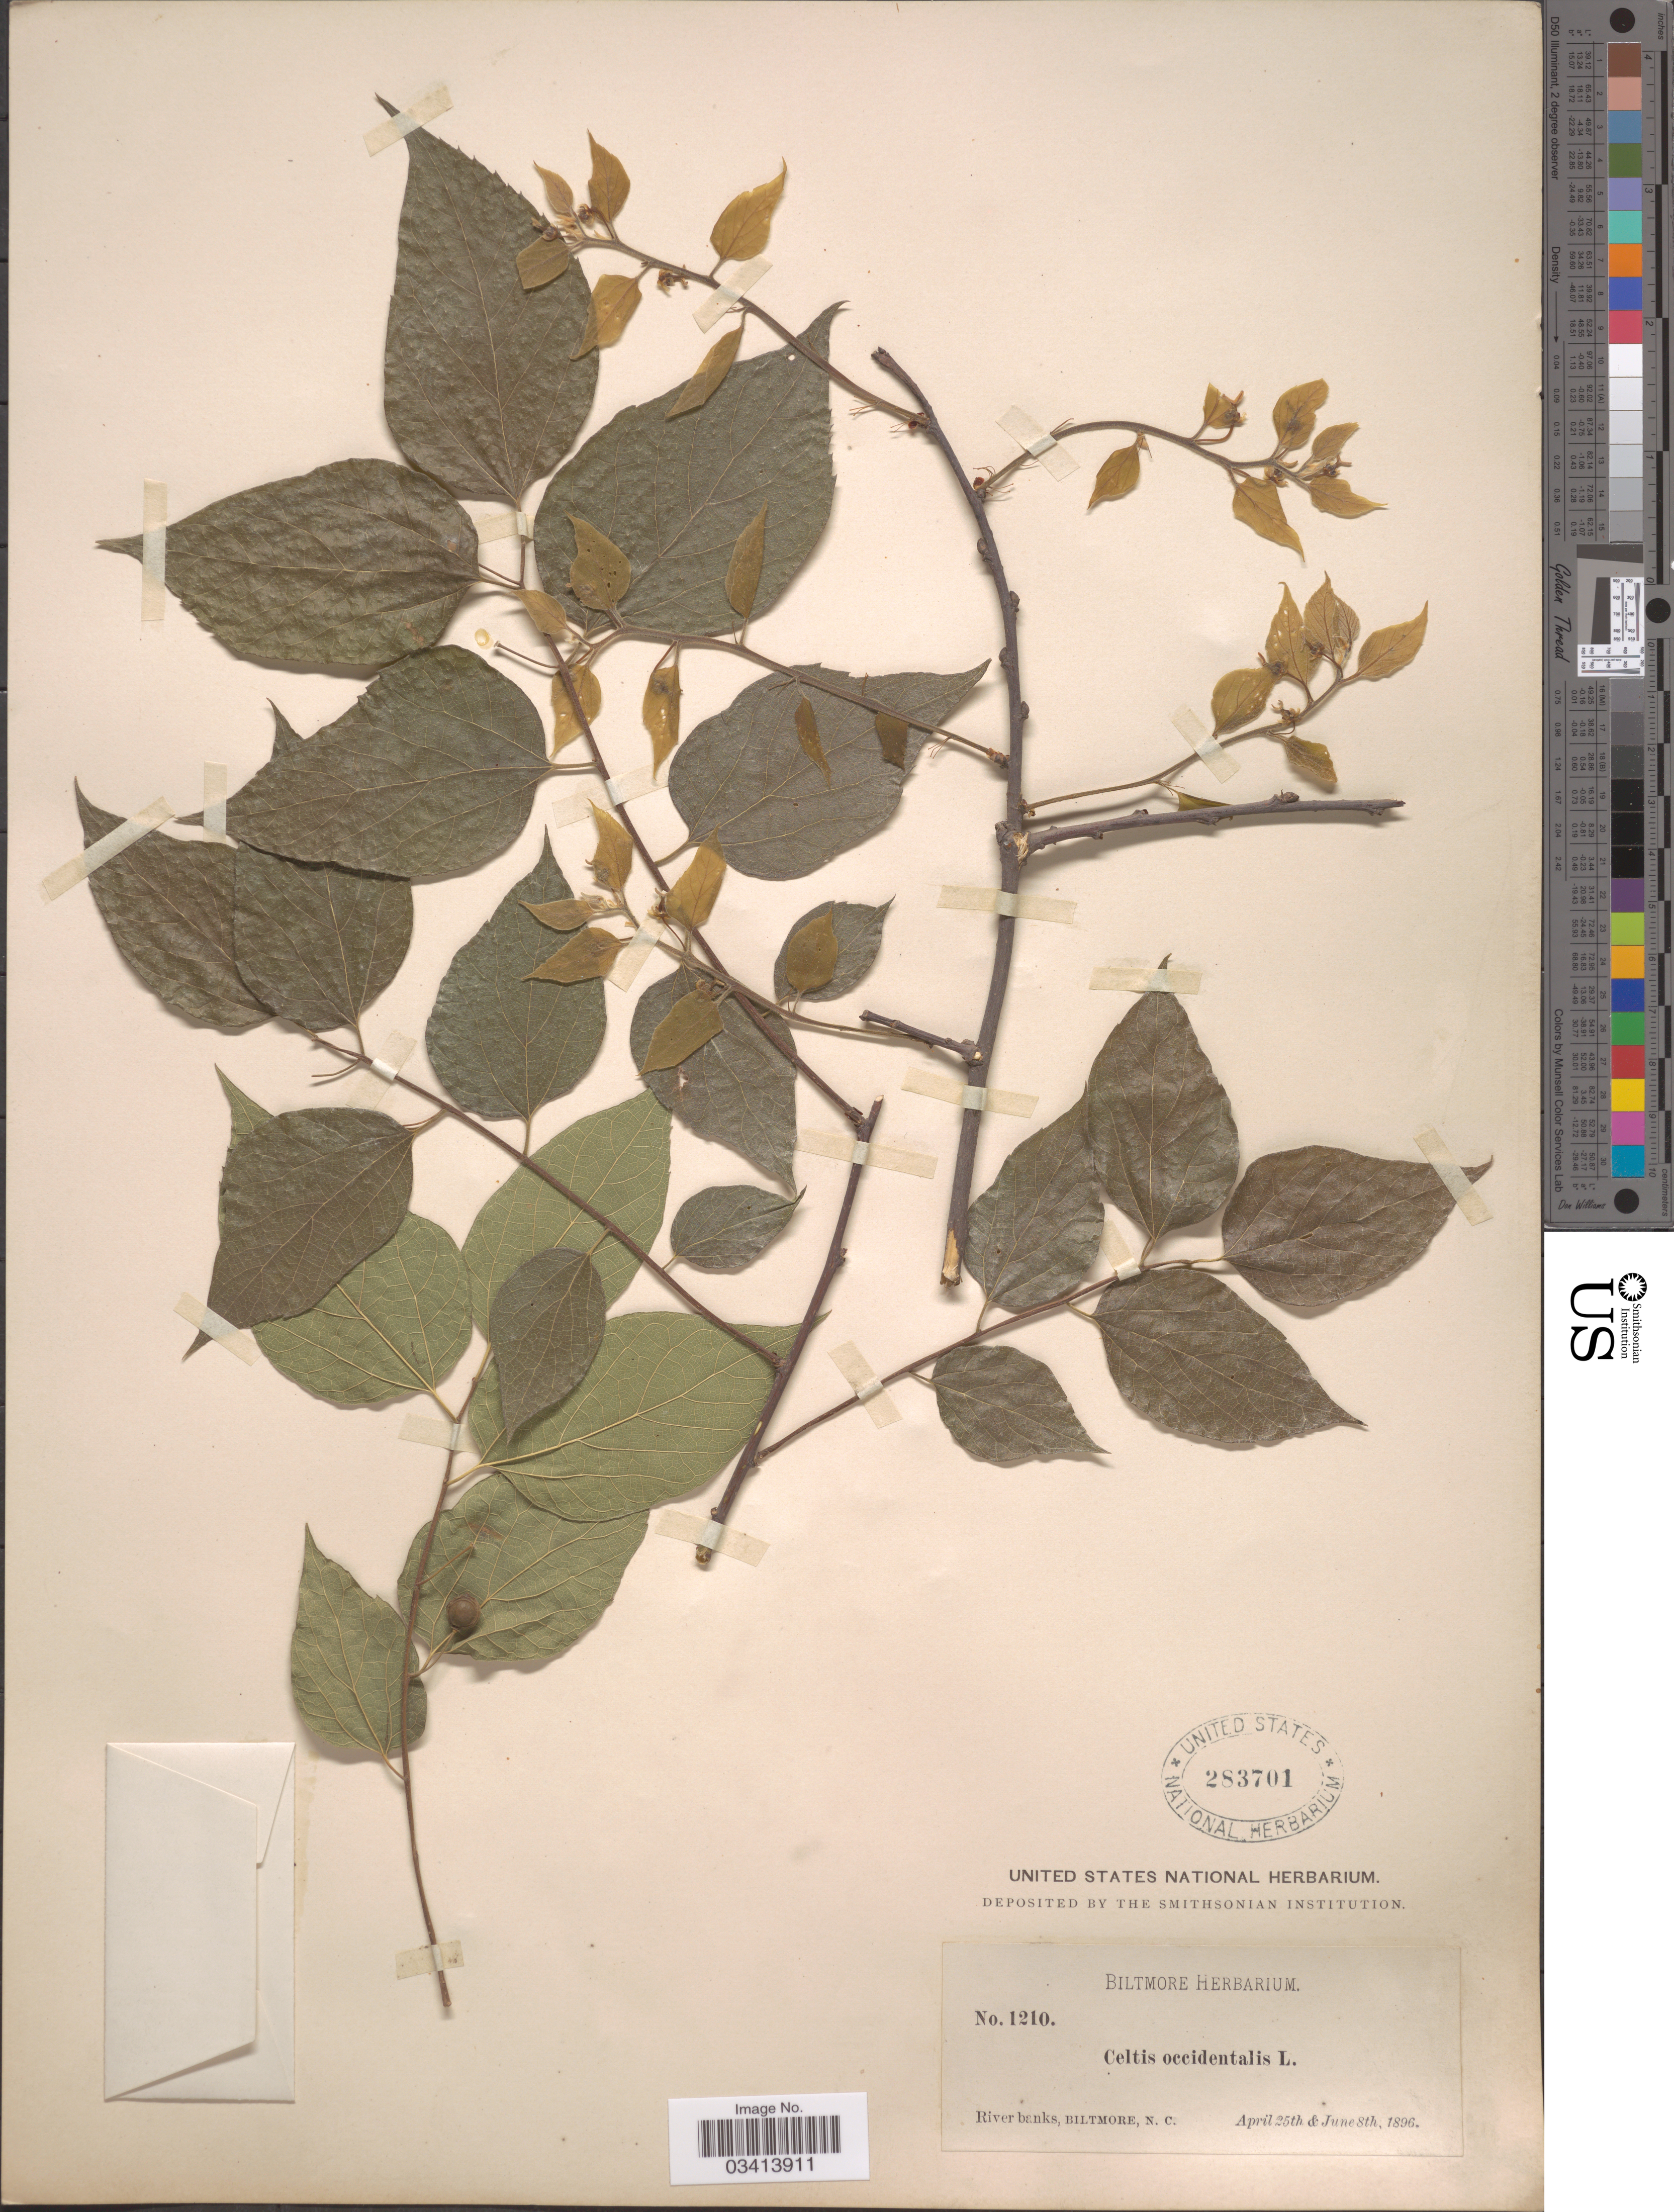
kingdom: Plantae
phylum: Tracheophyta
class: Magnoliopsida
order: Rosales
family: Cannabaceae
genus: Celtis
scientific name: Celtis occidentalis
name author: L.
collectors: ex herb. Biltmore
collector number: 1210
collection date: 1896-04-25/1896-06-08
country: United States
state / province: North Carolina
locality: River banks, Biltmore.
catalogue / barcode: US 283701